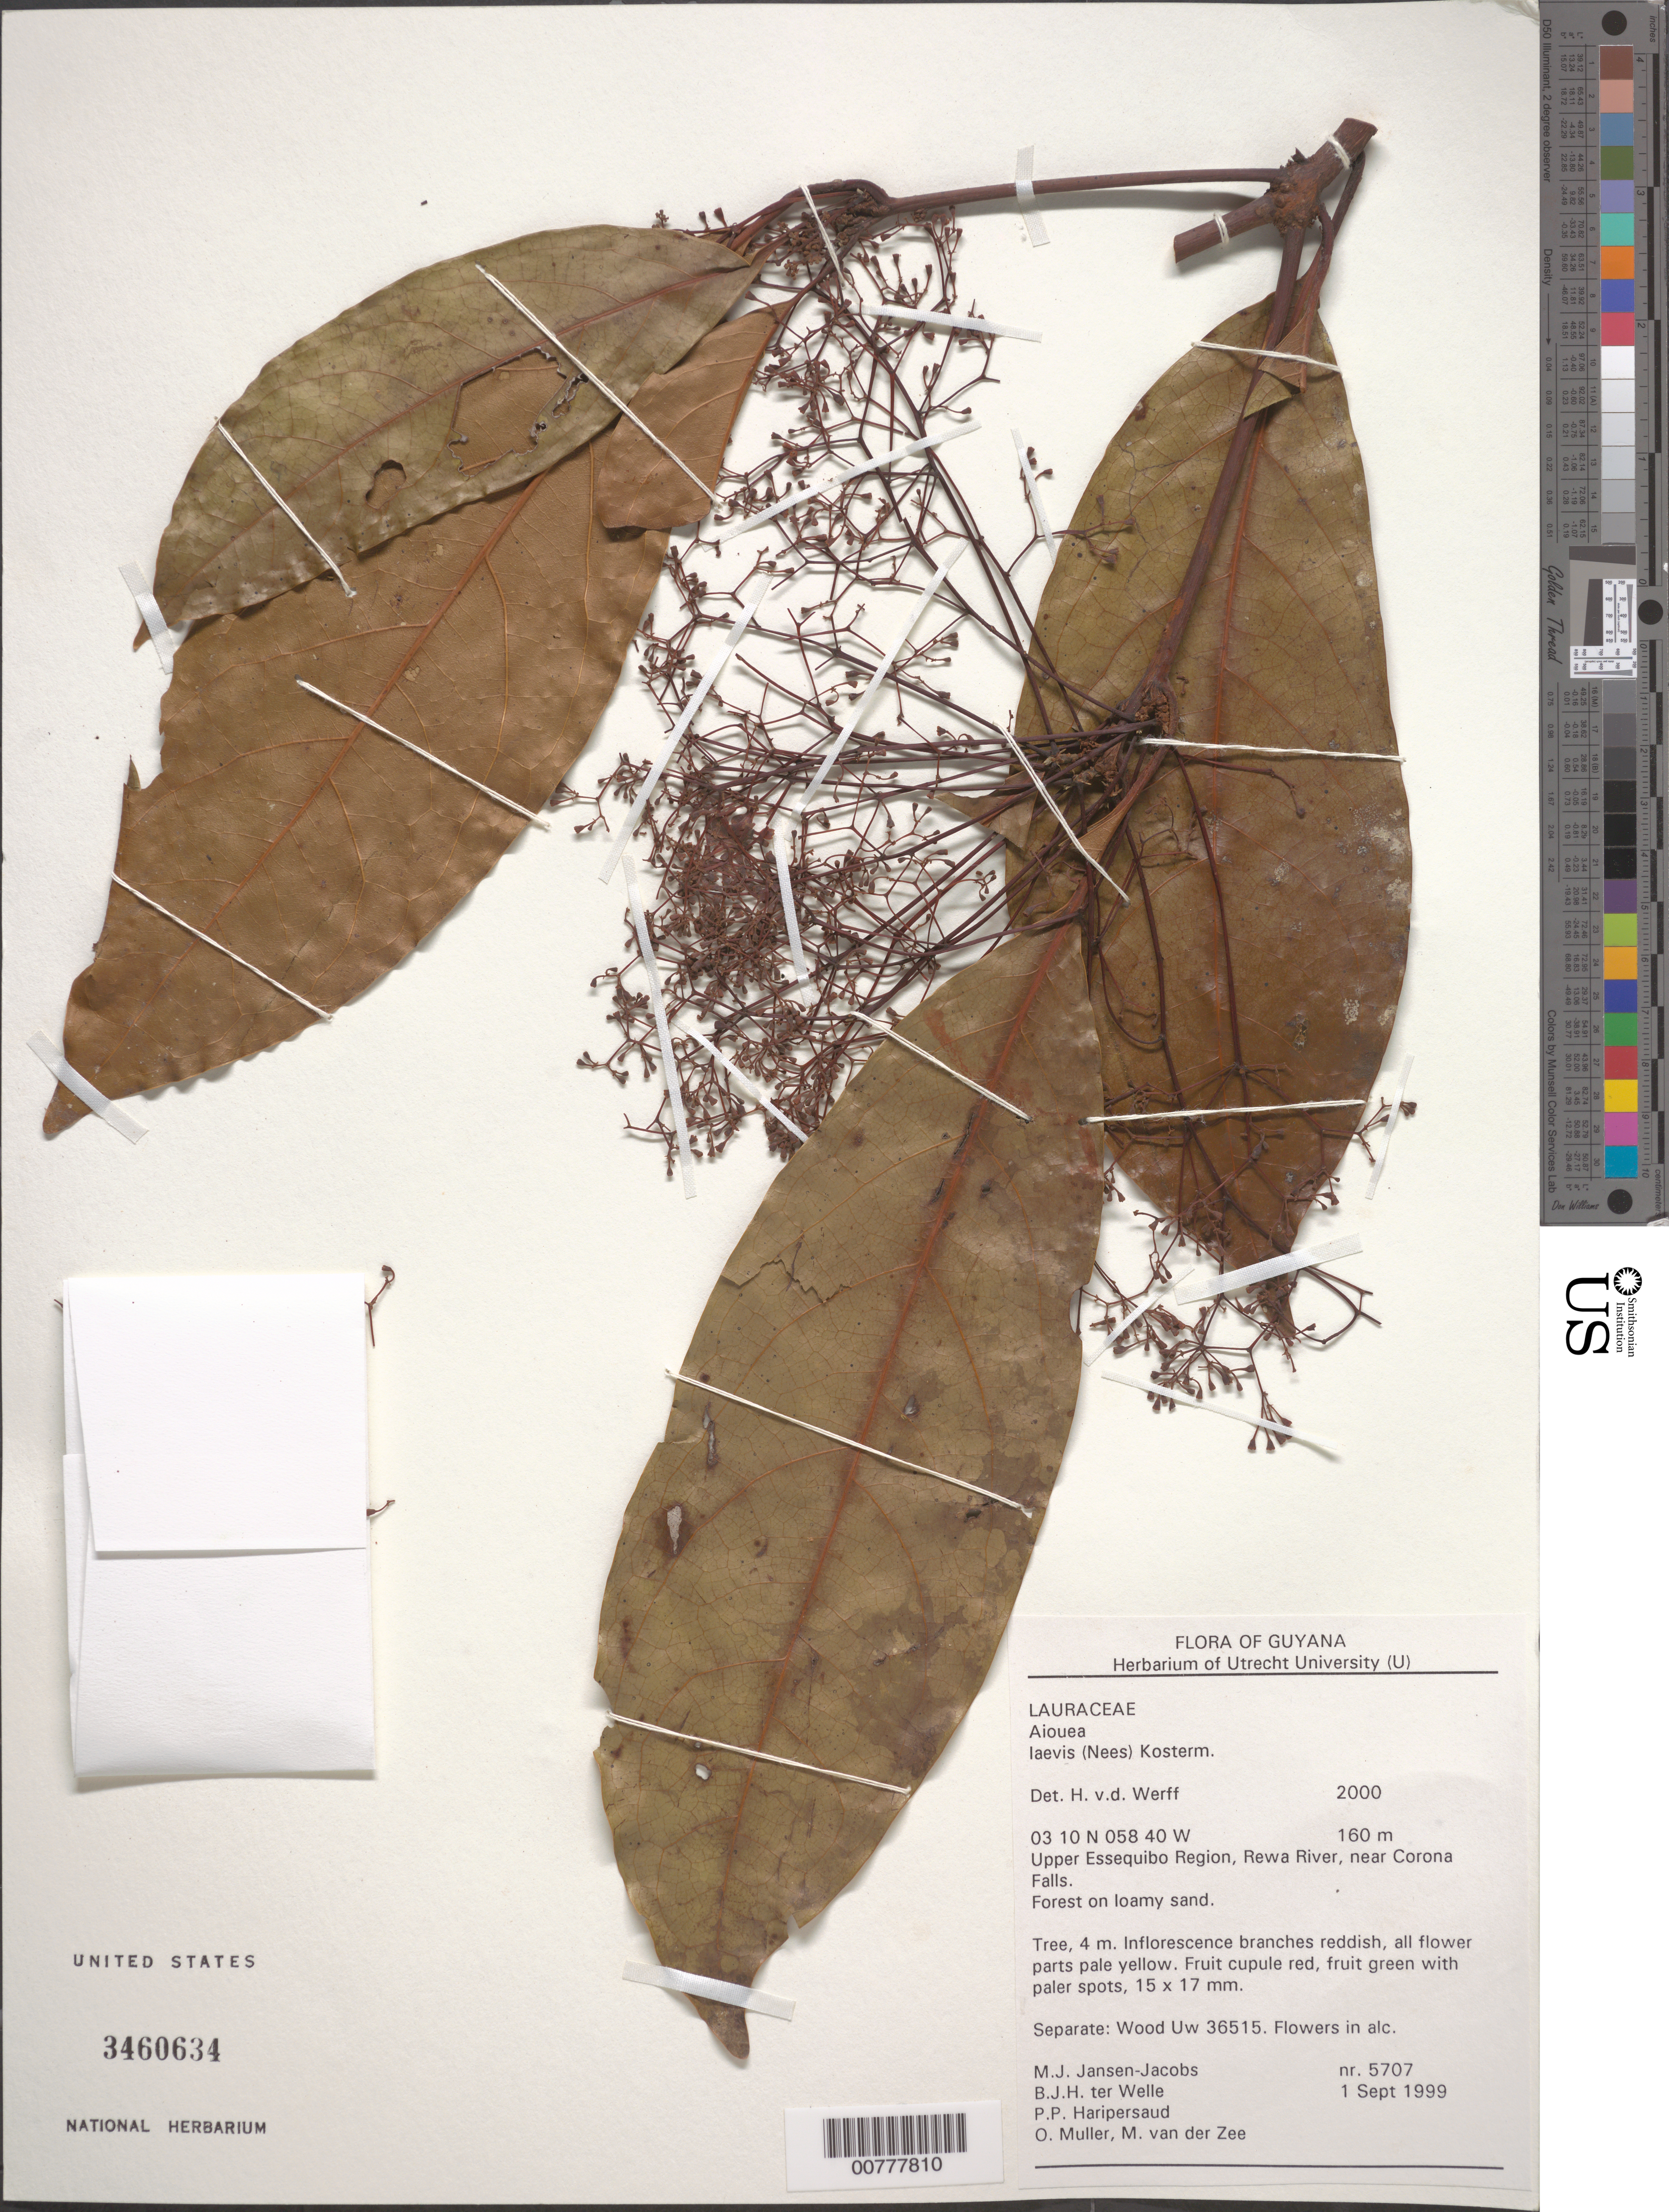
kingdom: Plantae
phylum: Tracheophyta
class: Magnoliopsida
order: Laurales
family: Lauraceae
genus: Aiouea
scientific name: Aiouea laevis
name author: (Mart.) Kosterm.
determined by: van der Werff, H., (MO), Missouri Botanical Garden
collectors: M. J. Jansen-Jacobs, B. Welle, P. Haripersaud, O. Muller & M. van der Zee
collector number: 5707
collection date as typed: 1-Sep-99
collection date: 1999-09-01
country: Guyana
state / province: U. Takutu-U. Essequibo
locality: Rewa River, near Corona Falls, Upper Essequibo Region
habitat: Forest on loamy sand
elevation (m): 160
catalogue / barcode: US 3460634